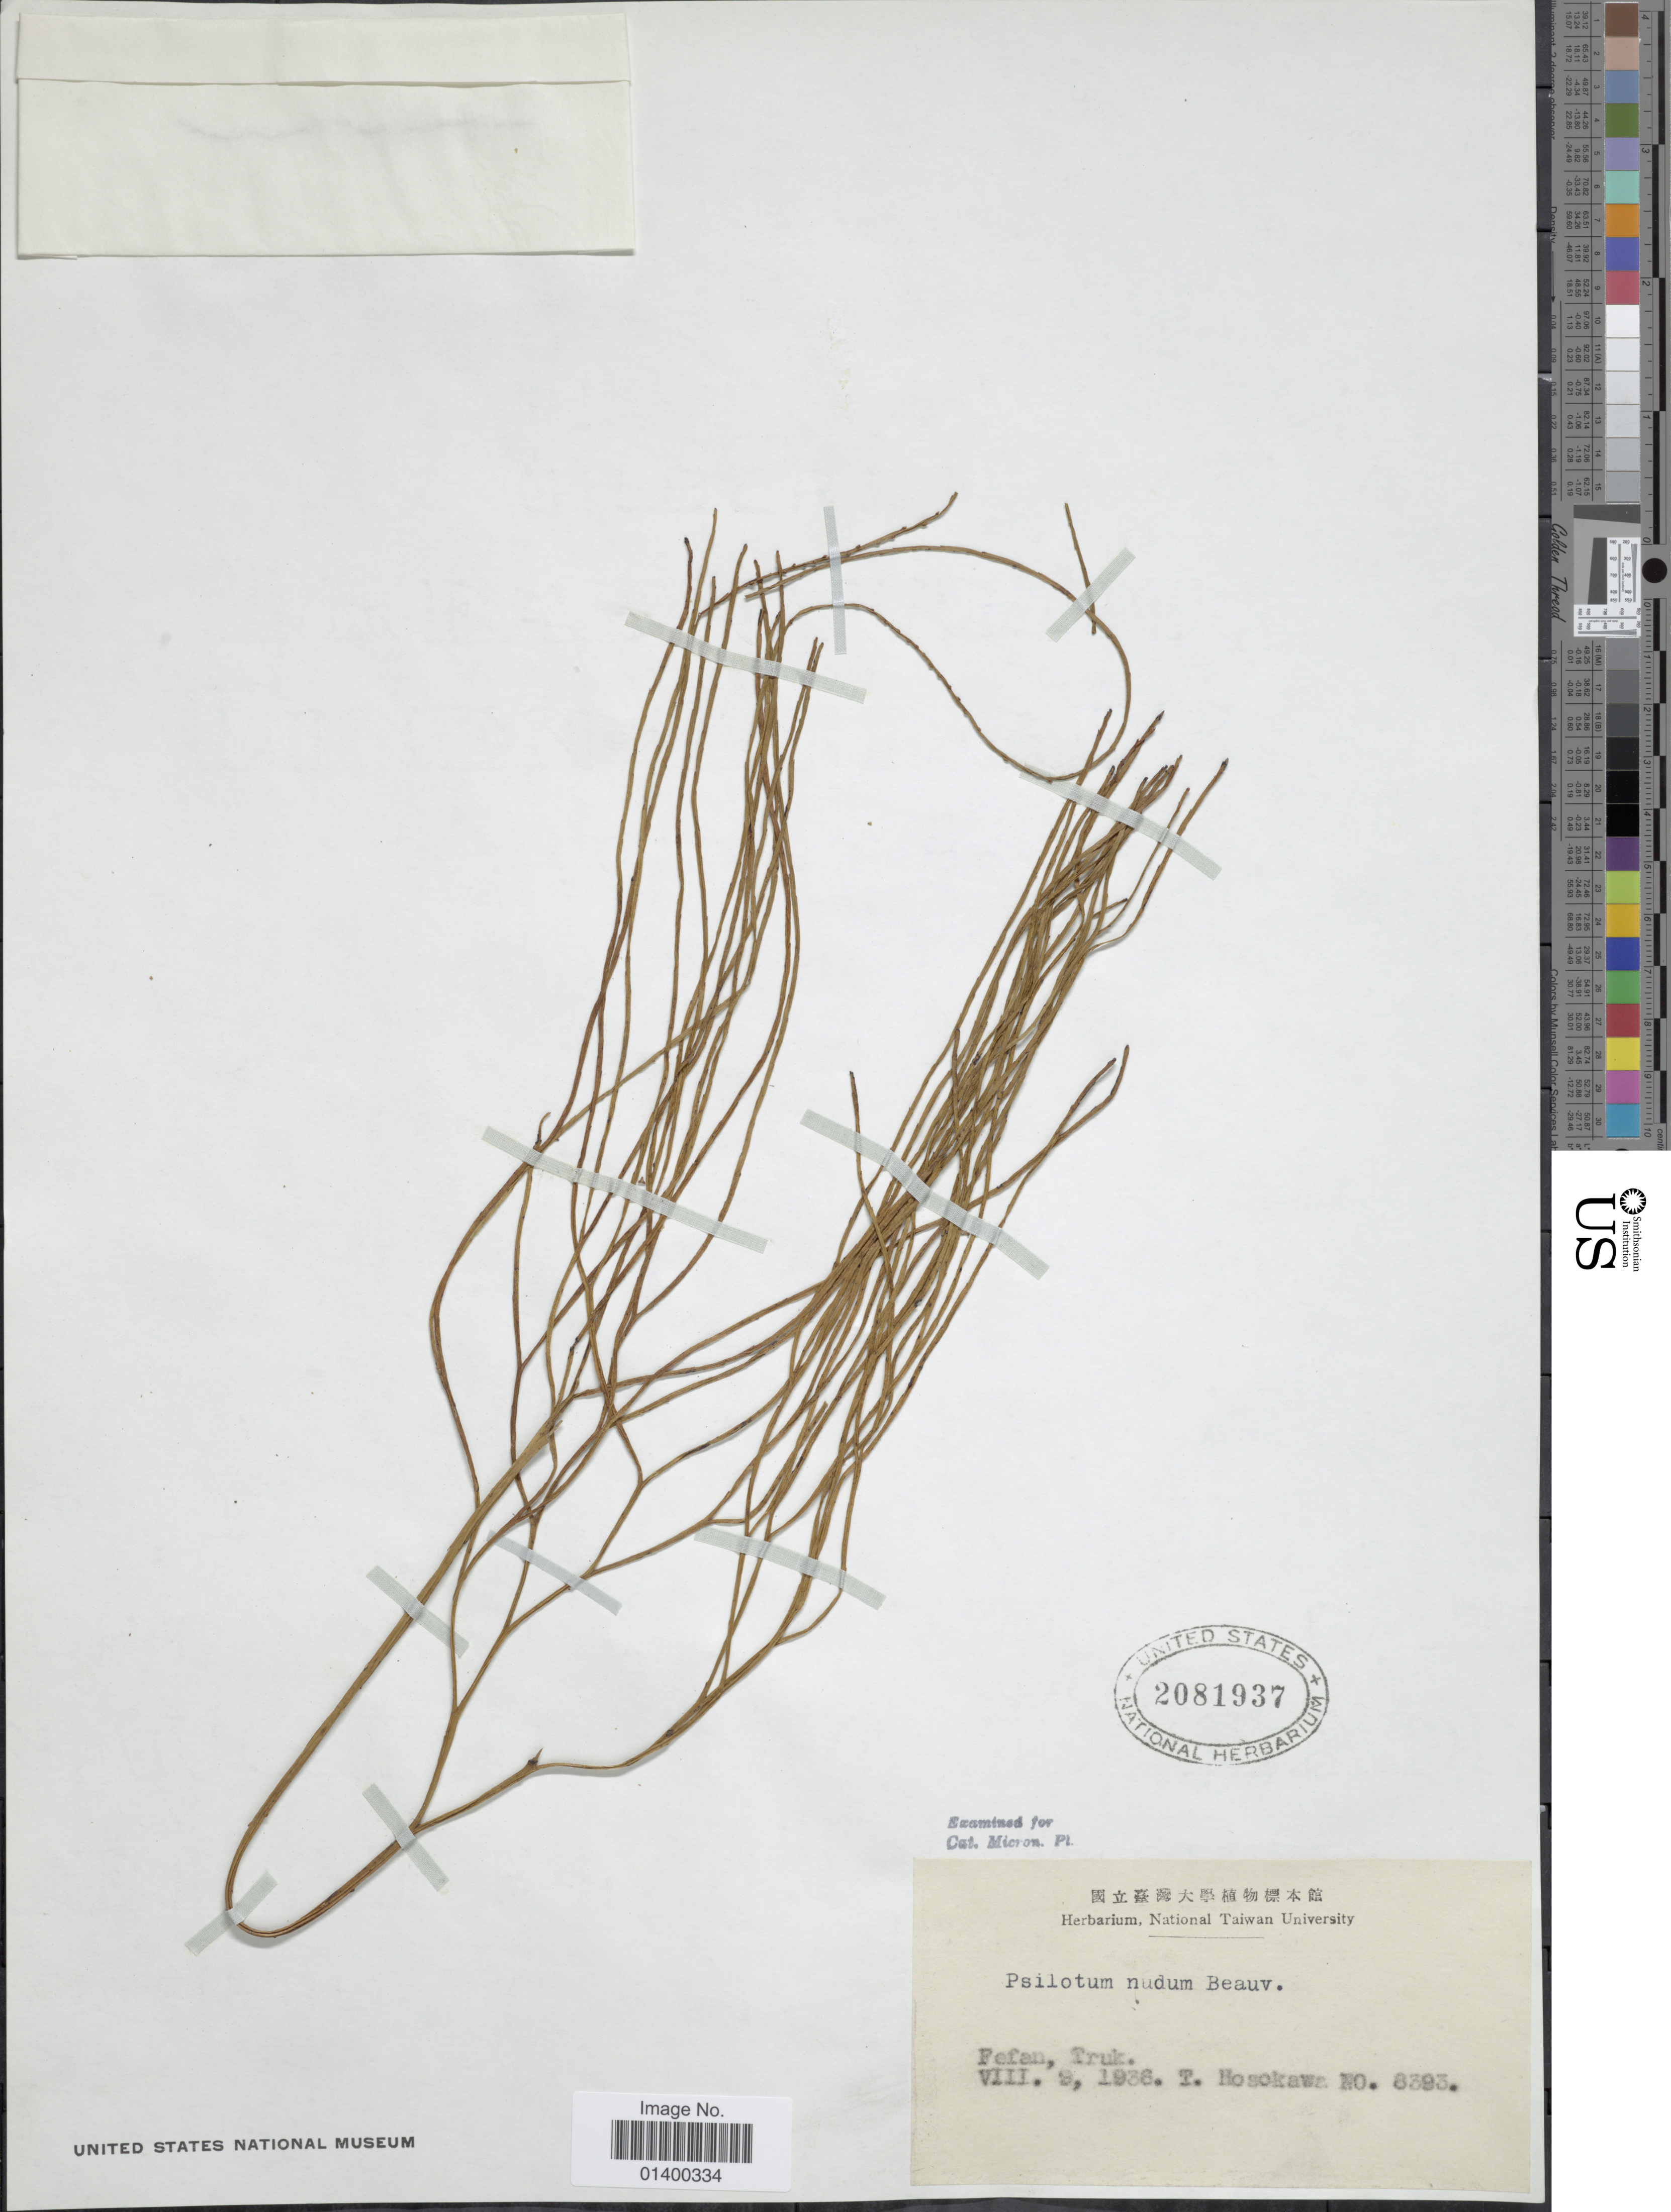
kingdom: Plantae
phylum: Tracheophyta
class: Polypodiopsida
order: Psilotales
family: Psilotaceae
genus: Psilotum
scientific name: Psilotum nudum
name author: (L.) P. Beauv.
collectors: T. Hosokawa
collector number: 8393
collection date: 1936-08-03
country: Micronesia, Federated States of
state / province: Truk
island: Fefan [Fefen]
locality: Fefan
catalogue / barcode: US 2081937